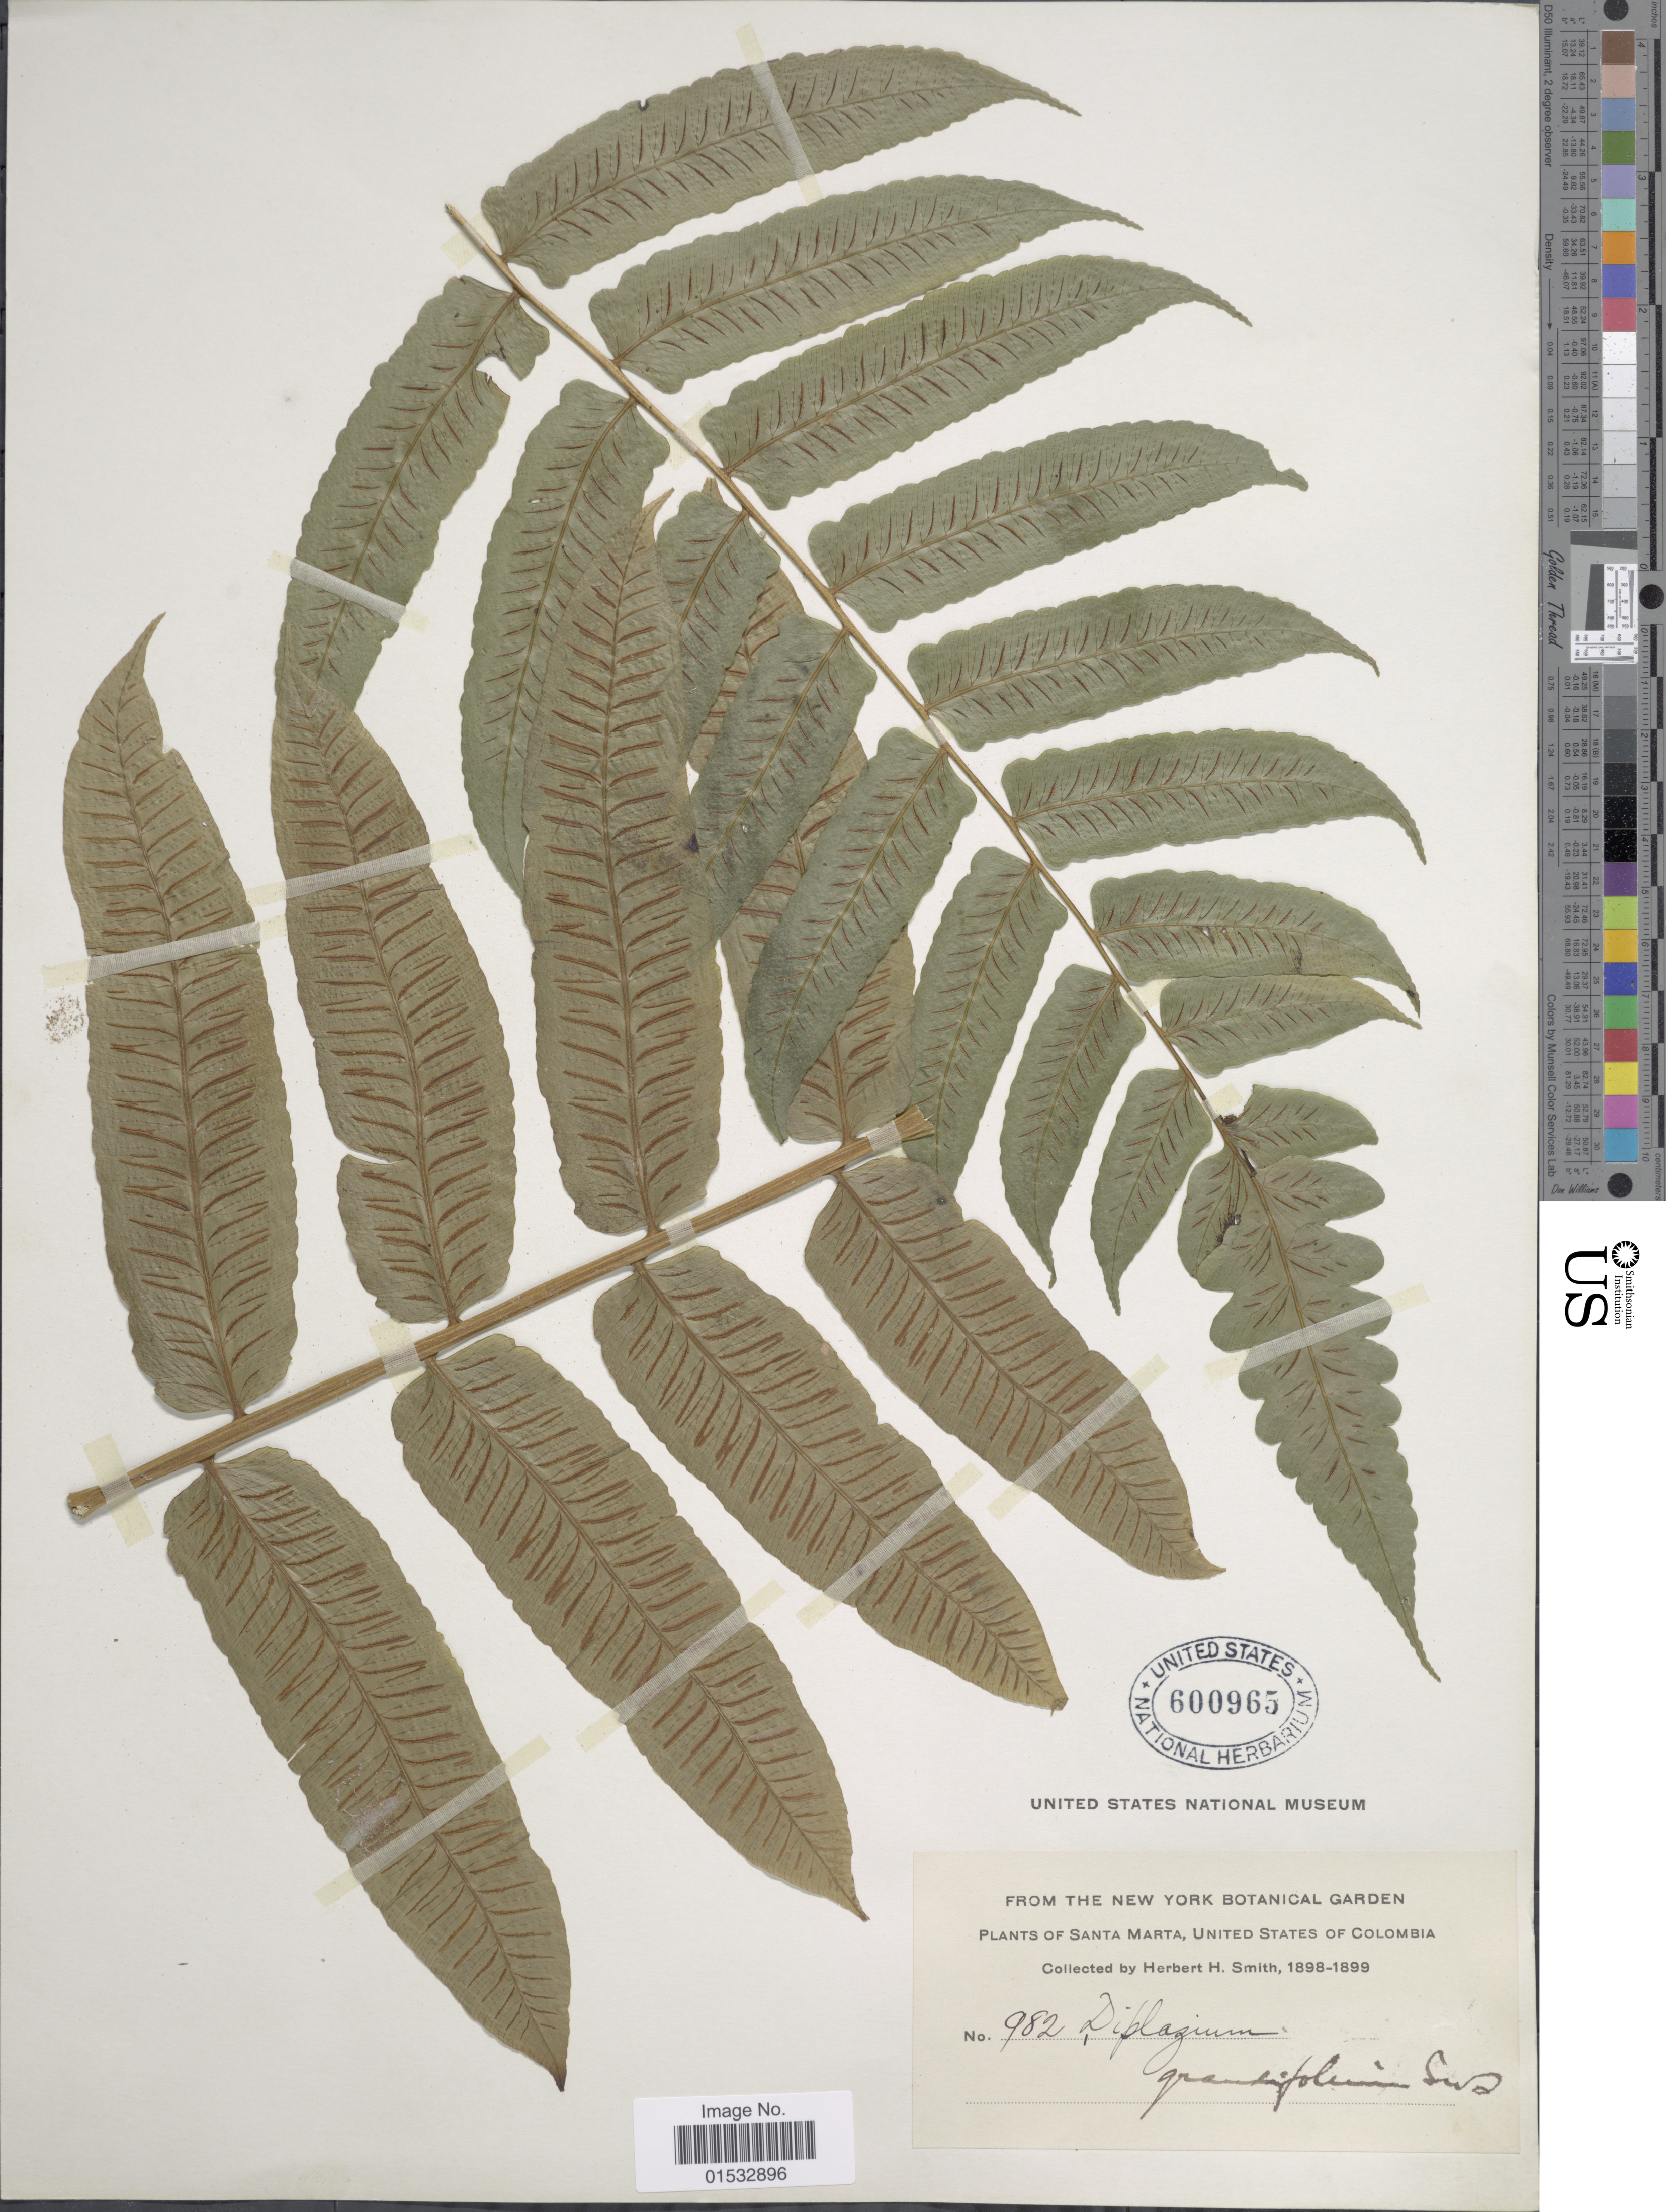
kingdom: Plantae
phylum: Tracheophyta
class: Polypodiopsida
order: Polypodiales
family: Athyriaceae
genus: Diplazium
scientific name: Diplazium grandifolium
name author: Sw.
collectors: Herbert H. Smith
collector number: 982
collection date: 1898/1899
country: Colombia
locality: Santa Marta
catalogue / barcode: US 600965